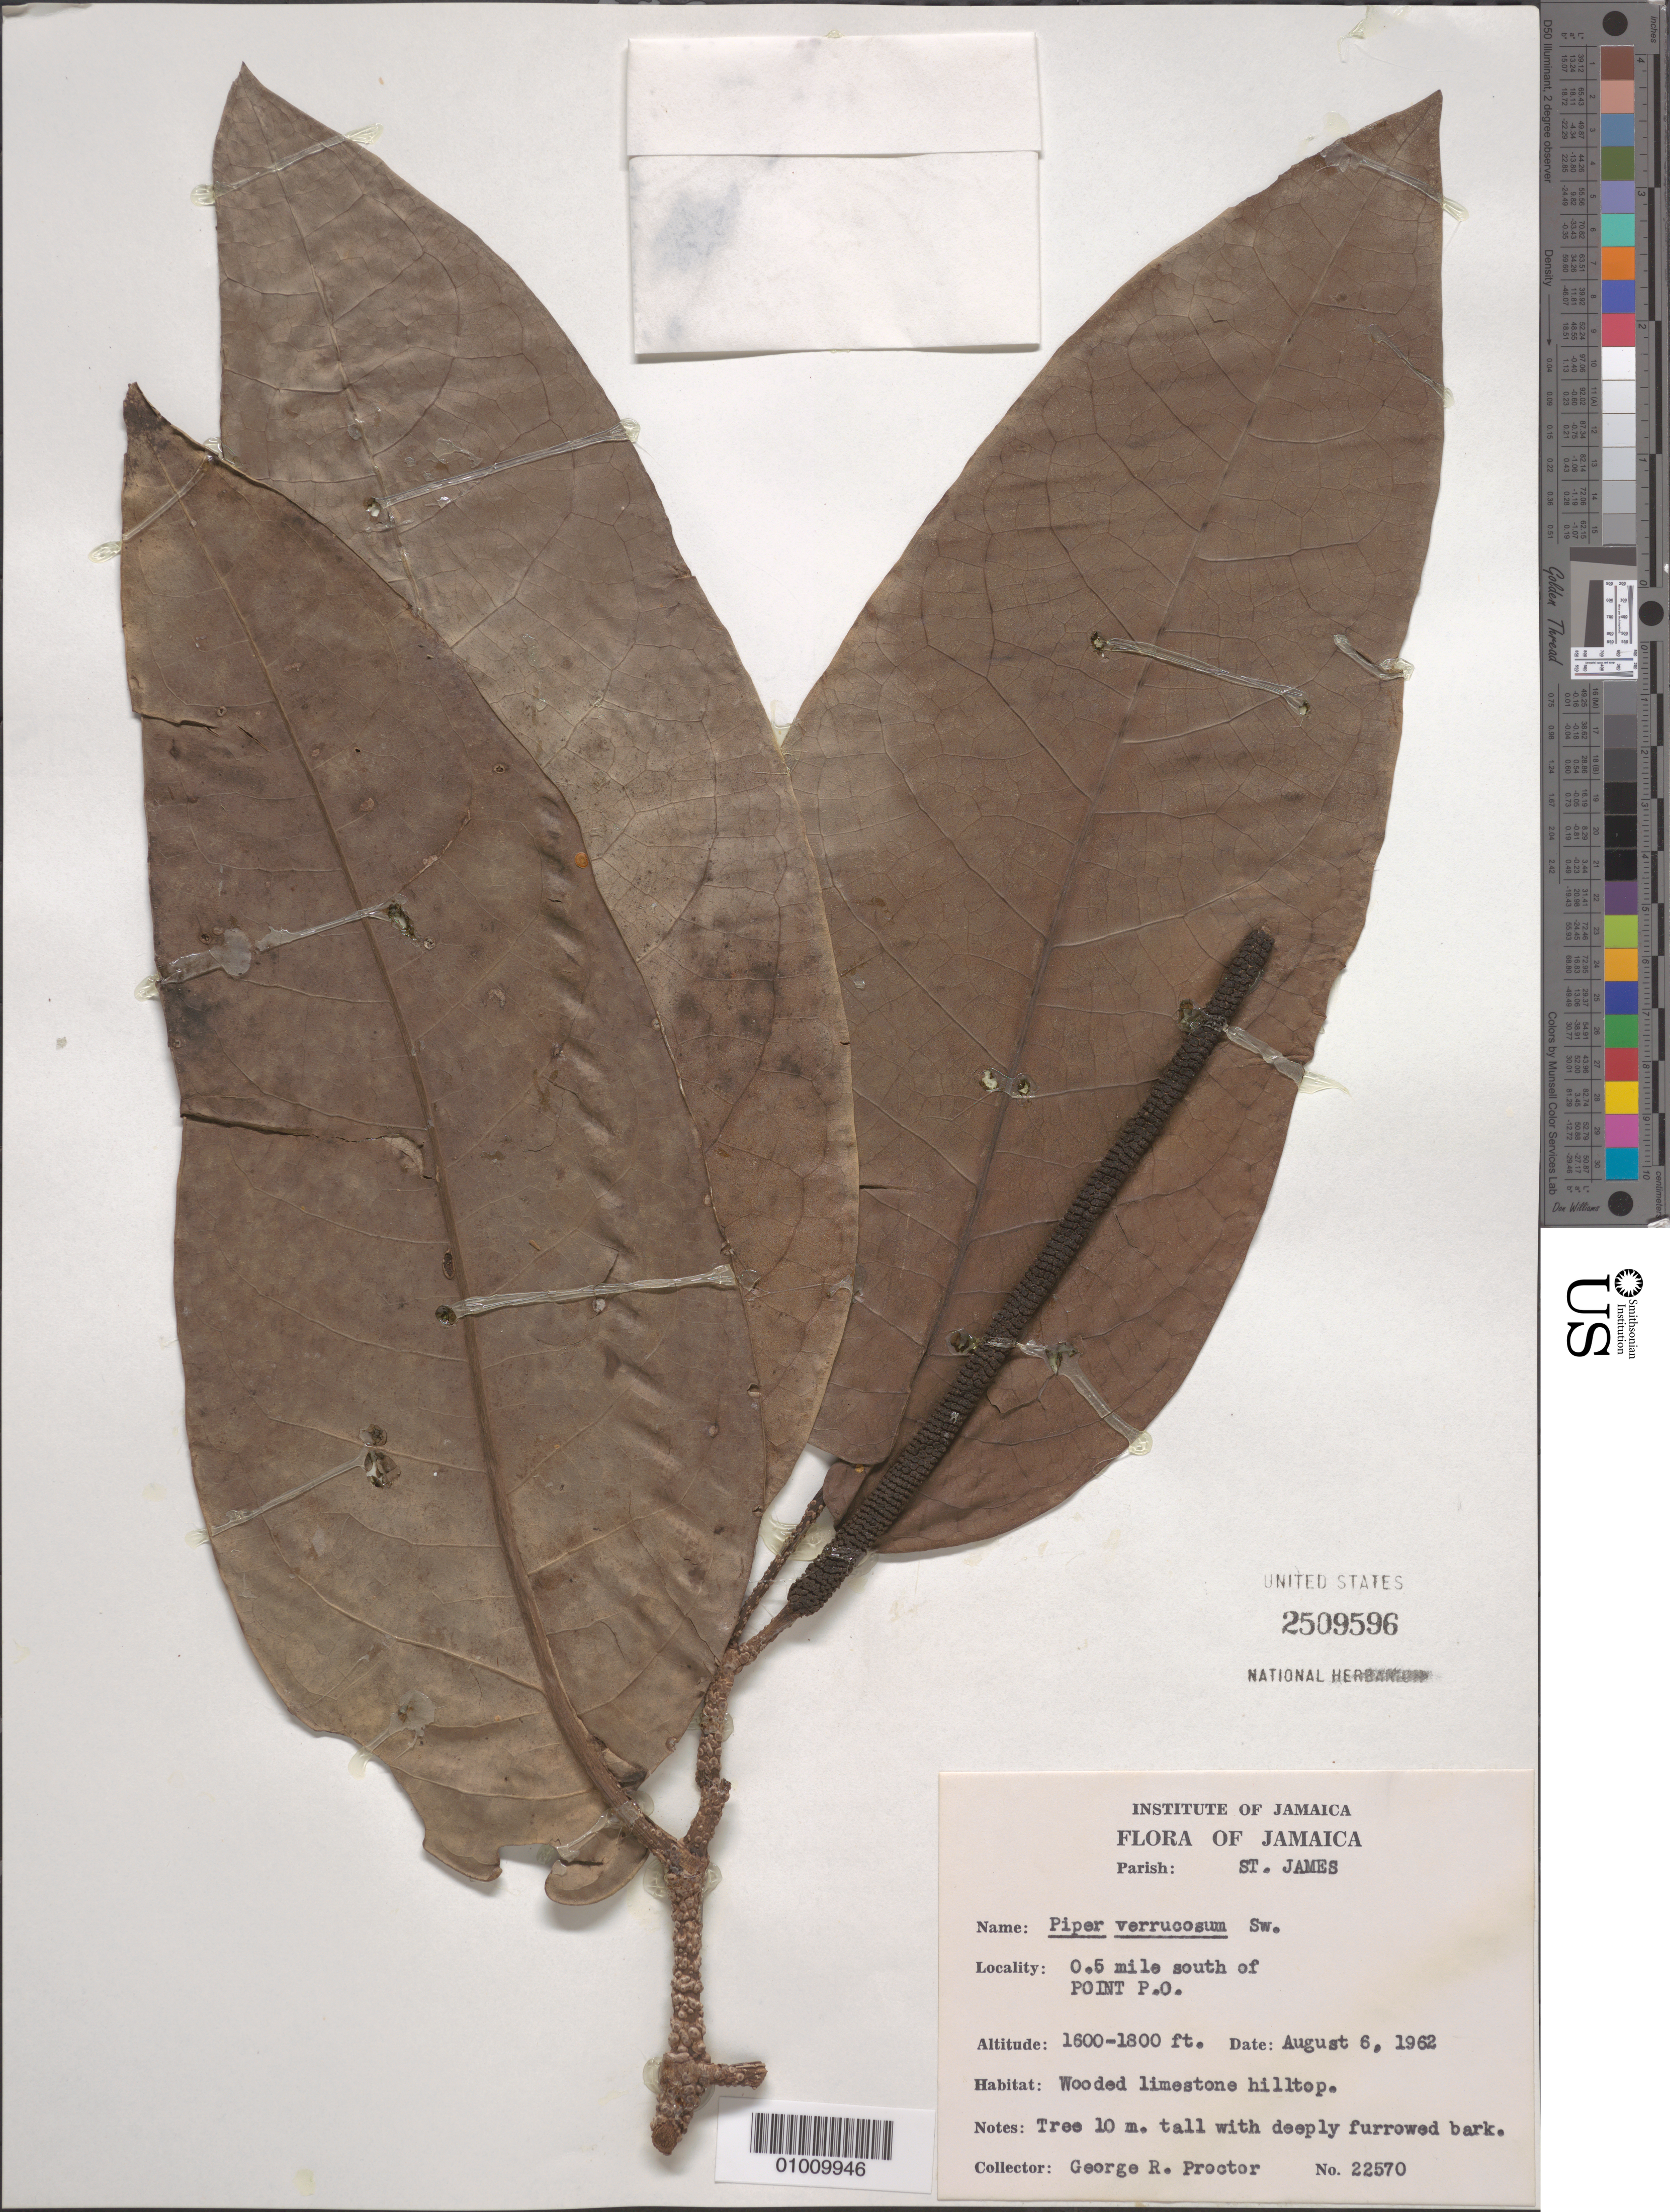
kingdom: Plantae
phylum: Tracheophyta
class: Magnoliopsida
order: Piperales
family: Piperaceae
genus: Piper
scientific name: Piper verrucosum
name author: Sw.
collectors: G. R. Proctor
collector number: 22570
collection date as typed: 06 Aug 1962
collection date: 1962-08-06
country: Jamaica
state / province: Saint James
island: Jamaica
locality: Wooded limestone hilltop 0.5 mile S of Point P.O. St. James Parish.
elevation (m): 488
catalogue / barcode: US 2509596